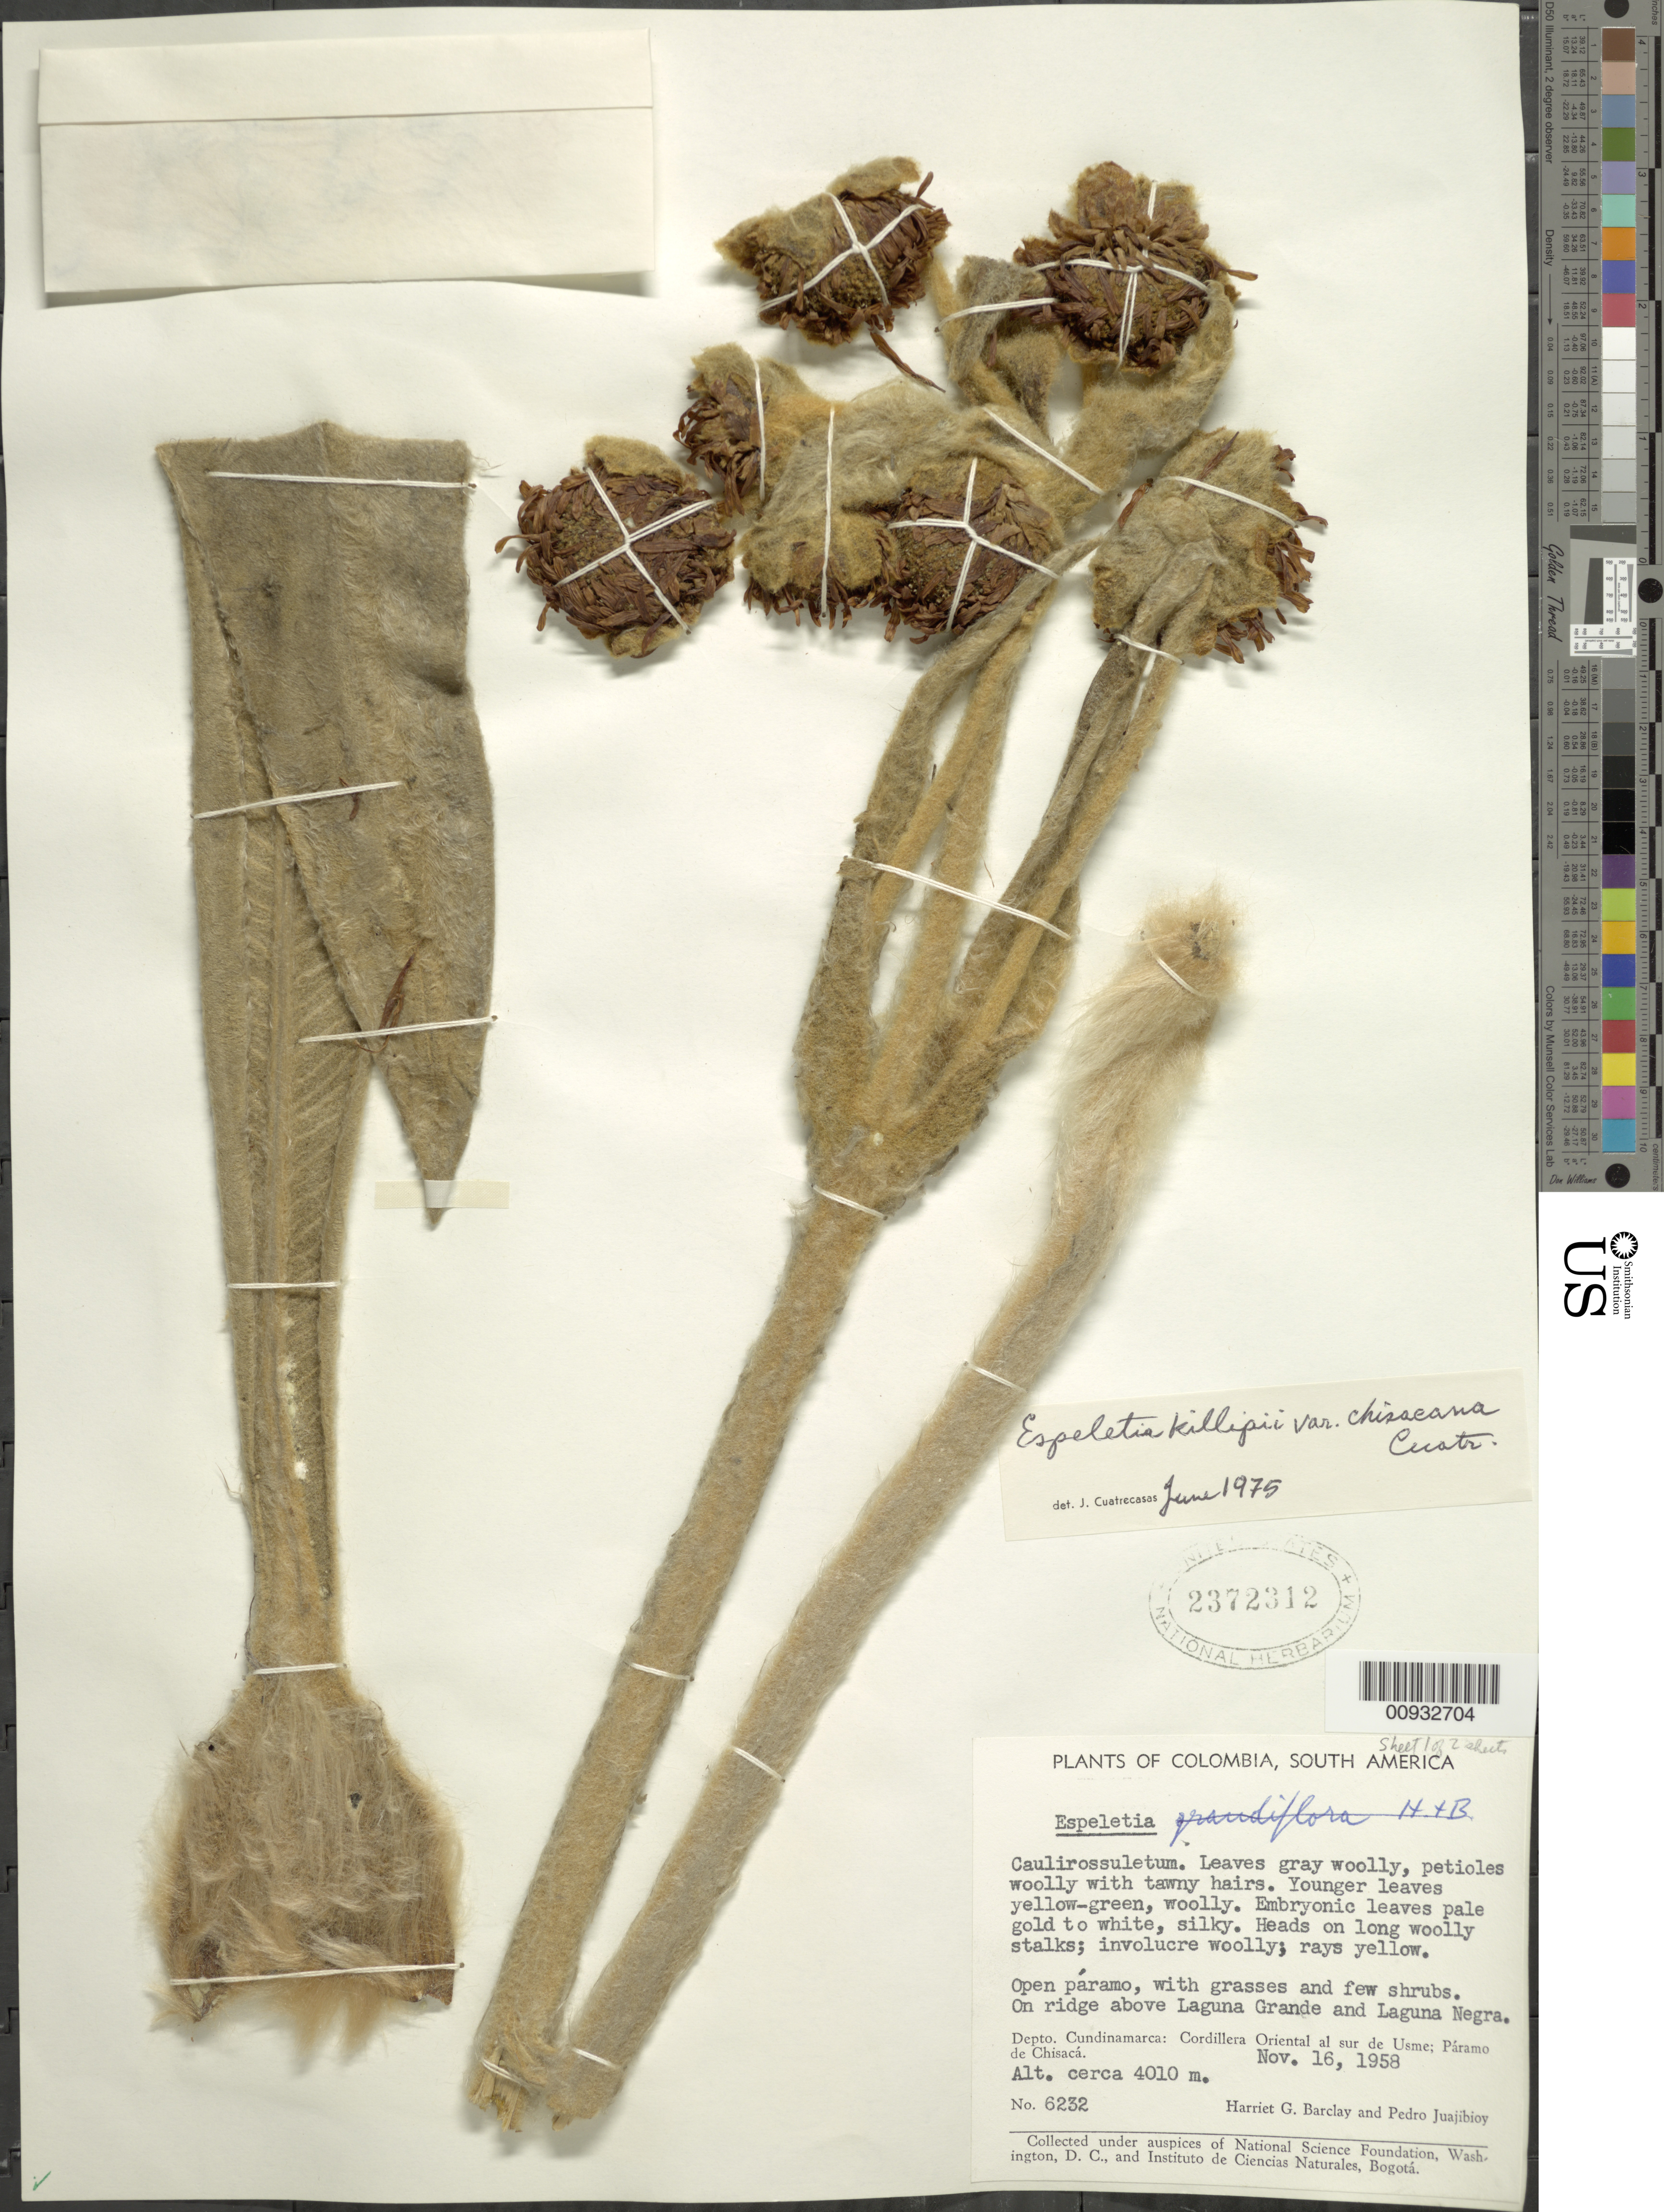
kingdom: Plantae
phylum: Tracheophyta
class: Magnoliopsida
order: Asterales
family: Asteraceae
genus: Espeletia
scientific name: Espeletia killipii var. chisacana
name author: Cuatrec.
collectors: H. G. Barclay & P. Juajibioy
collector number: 6232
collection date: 1958-11-16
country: Colombia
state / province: Cundinamarca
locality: Cordillera Oriental al sur de Usme; Paramo de Chisaca. On ridge above Laguna Grande and Laguna Negra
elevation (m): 4010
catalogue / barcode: US 2372312